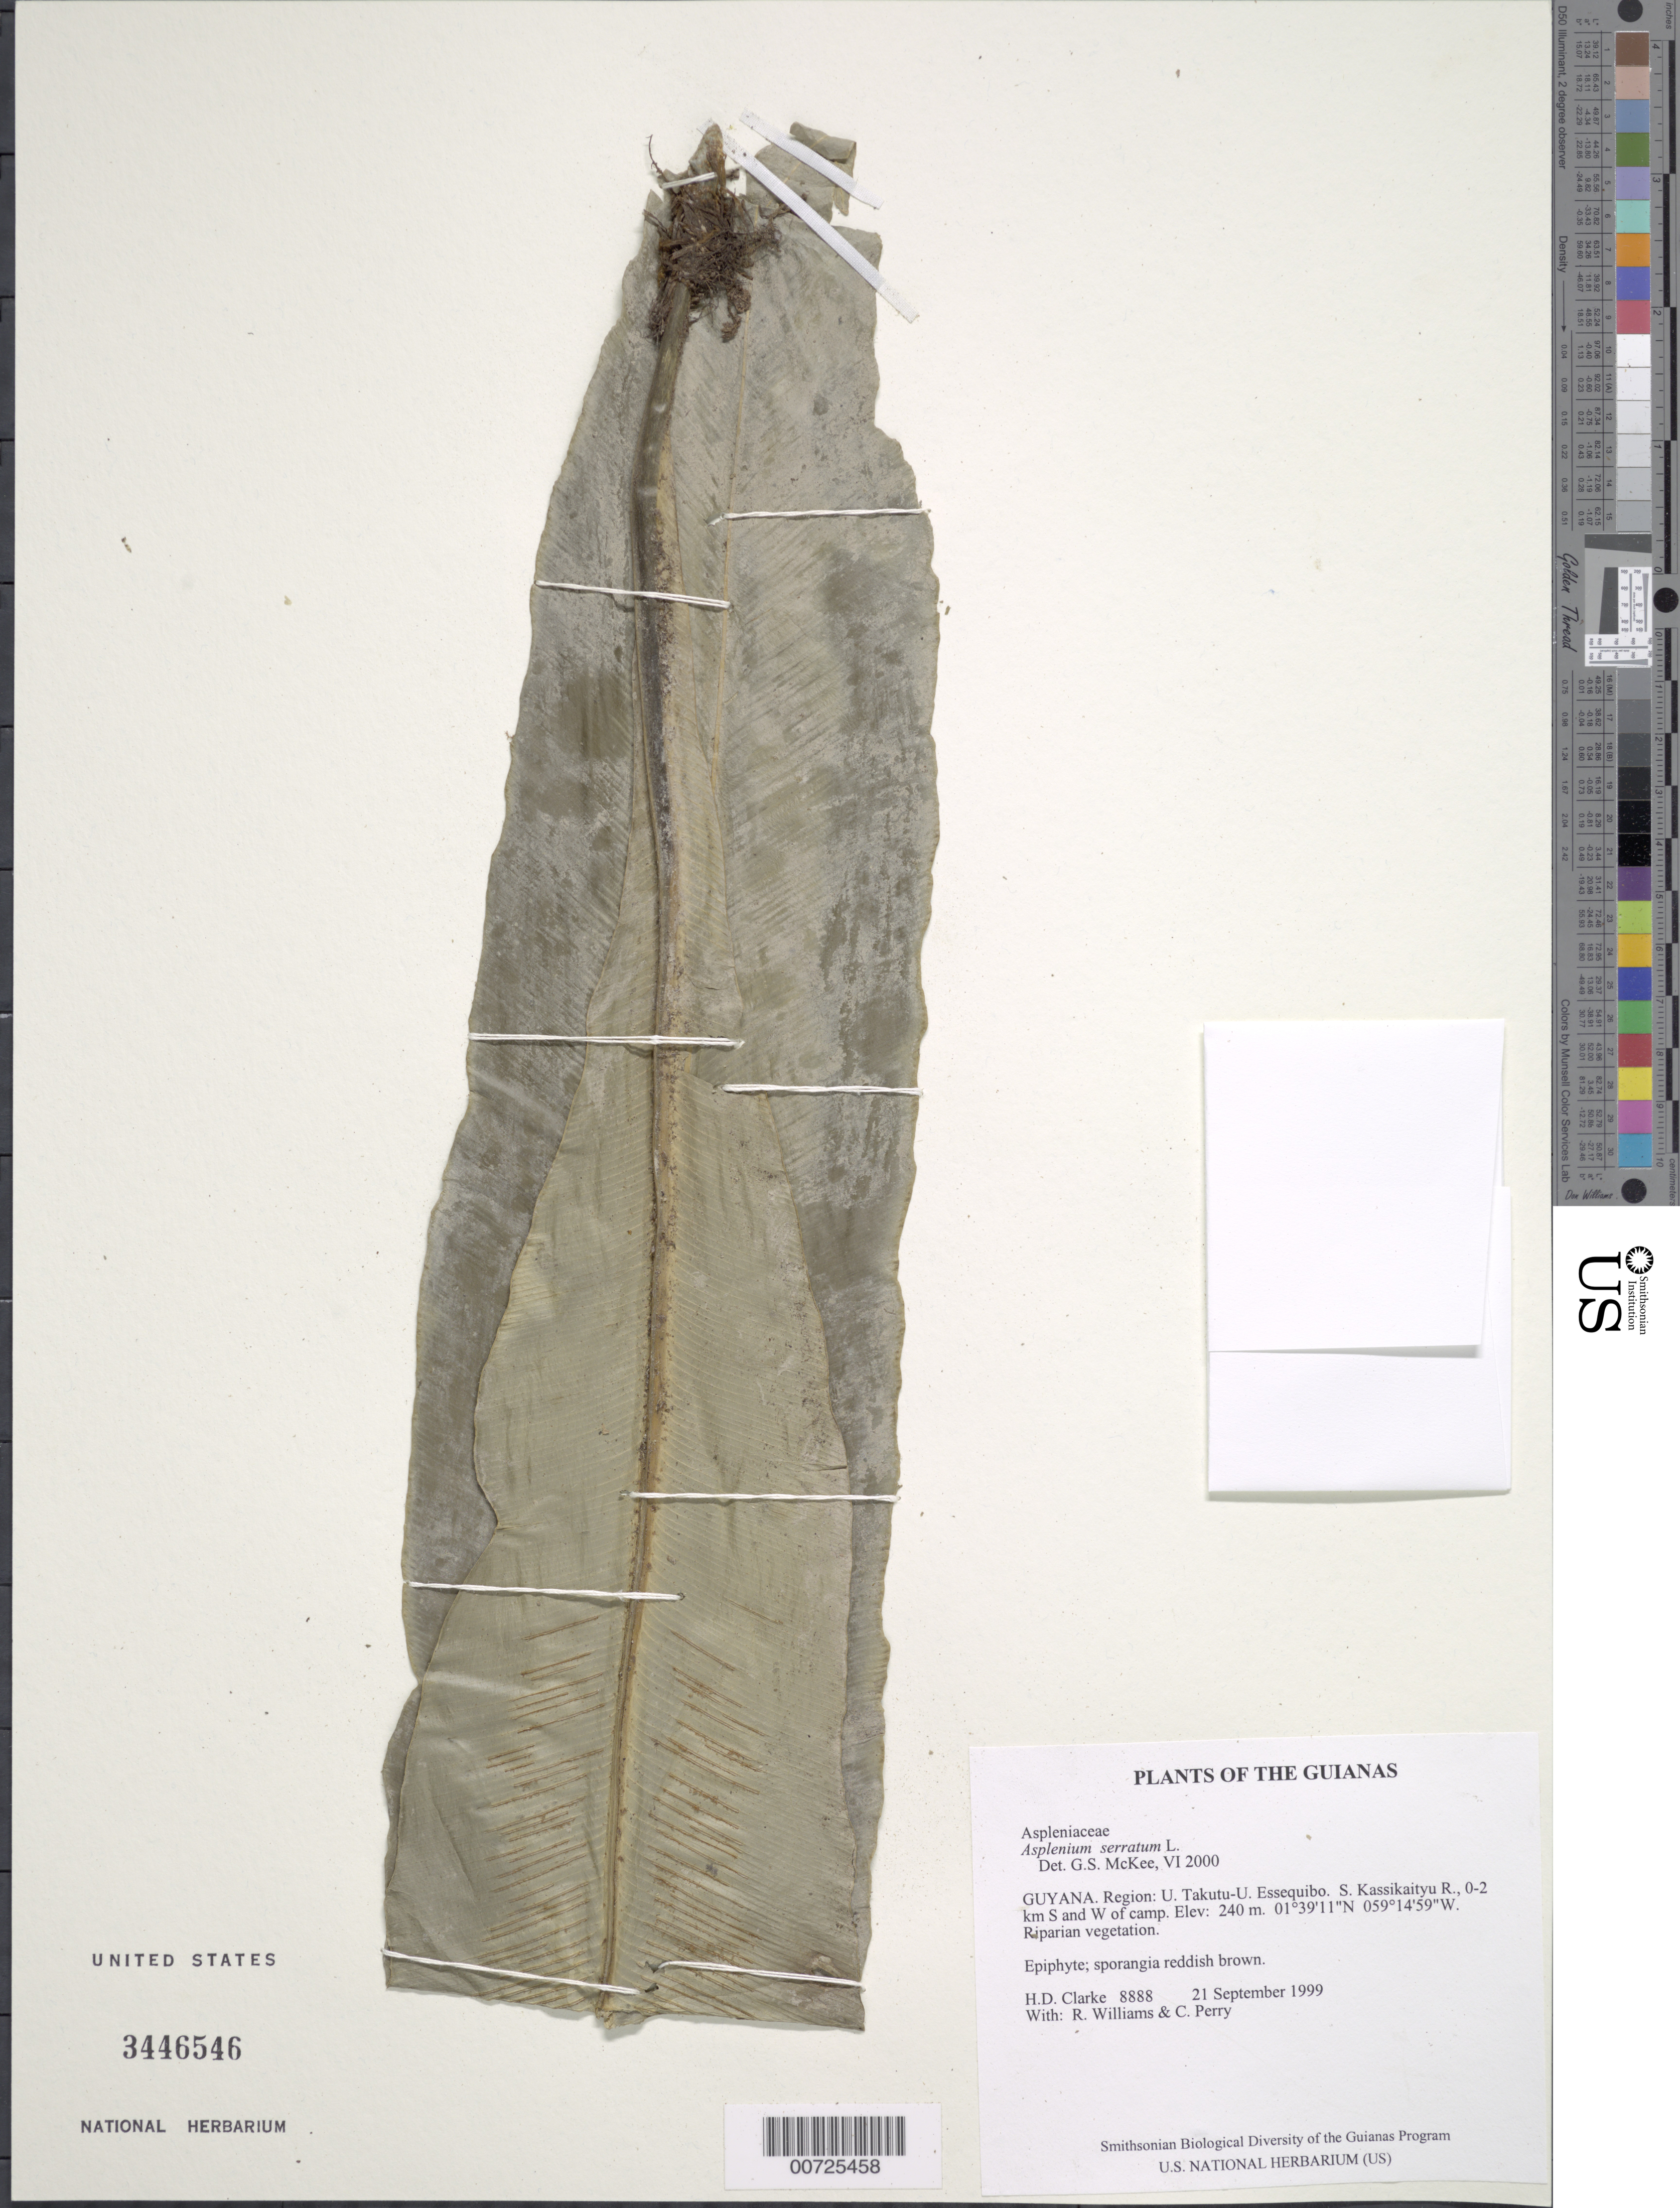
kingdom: Plantae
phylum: Tracheophyta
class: Polypodiopsida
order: Polypodiales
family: Aspleniaceae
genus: Asplenium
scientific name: Asplenium serratum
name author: L.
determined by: McKee, G. S., (US), NMNH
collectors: H. D. Clarke, R. Williams & C. Perry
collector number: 8888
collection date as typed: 21 September 1999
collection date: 1999-09-21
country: Guyana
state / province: U. Takutu-U. Essequibo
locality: S. Kassikaityu R., 0-2 km S and W of camp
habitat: Riparian vegetation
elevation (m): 240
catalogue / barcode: US 3446546